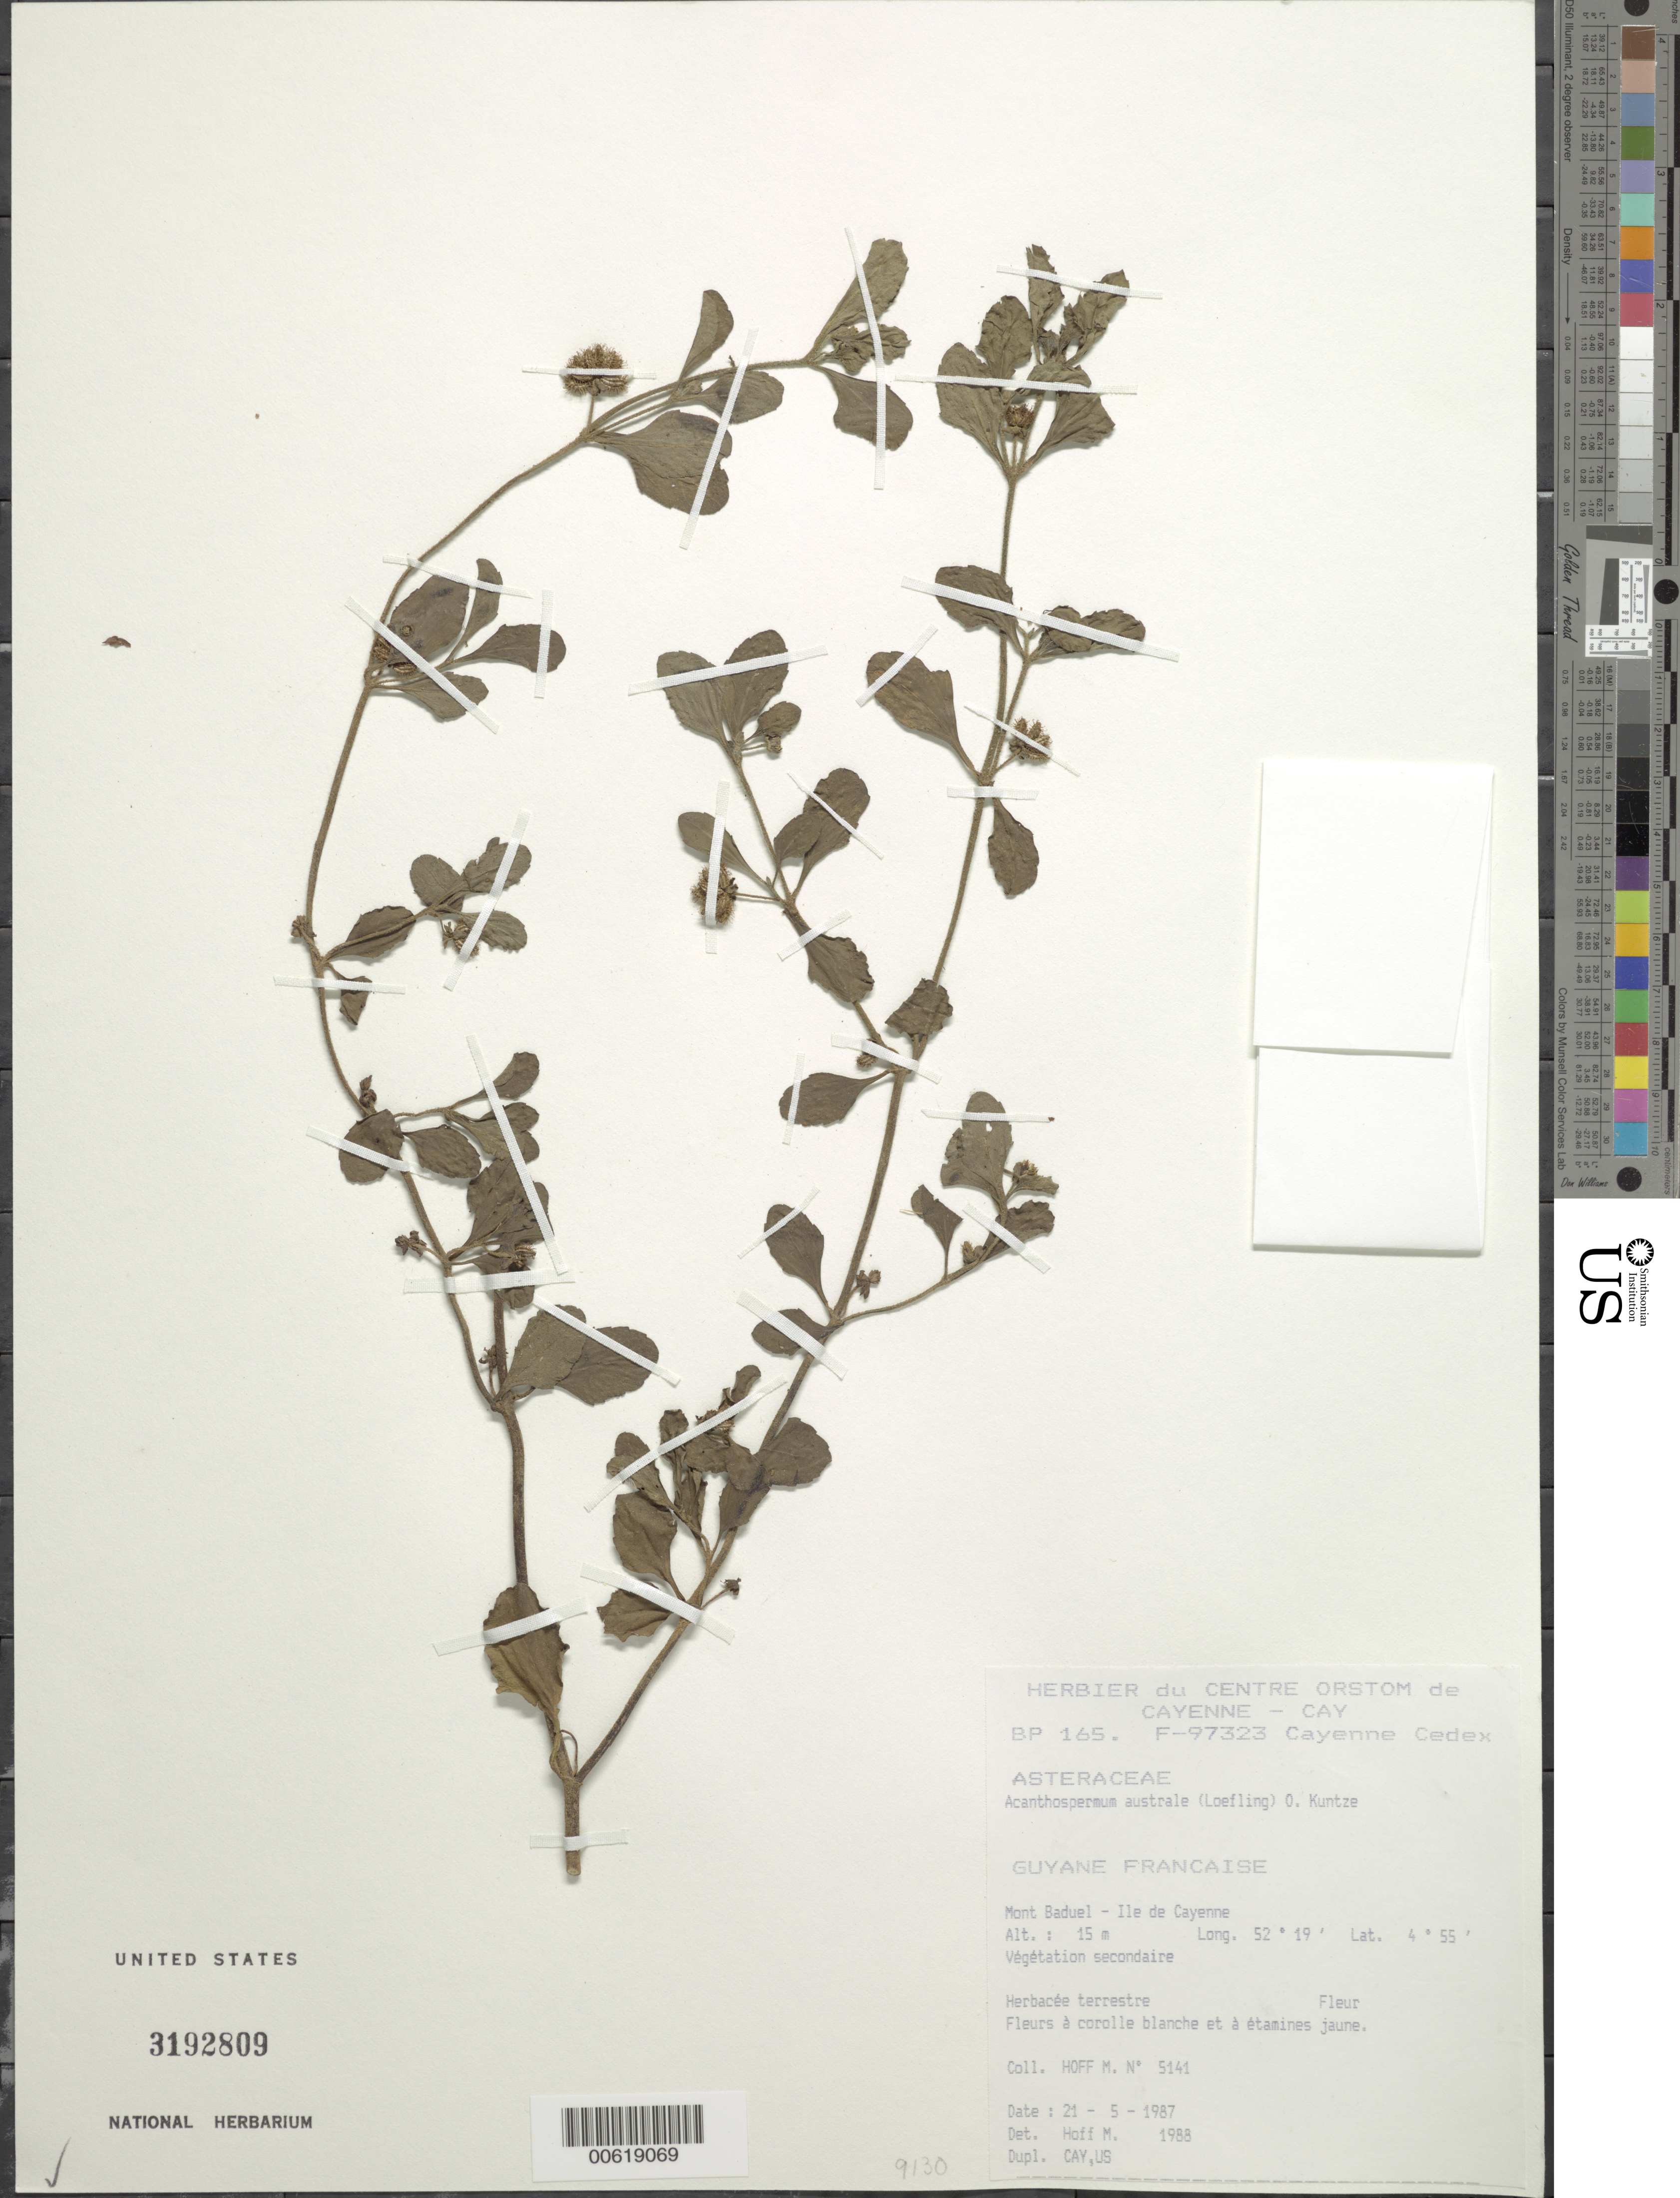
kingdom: Plantae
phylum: Tracheophyta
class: Magnoliopsida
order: Asterales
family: Asteraceae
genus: Acanthospermum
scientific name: Acanthospermum australe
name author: (Loefl.) Kuntze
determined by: Hoff, M.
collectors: M. Hoff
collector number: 5141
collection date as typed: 21-May-87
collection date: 1987-05-21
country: French Guiana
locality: Mont Baduel, Ile de Cayenne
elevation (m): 15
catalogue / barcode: US 3192809